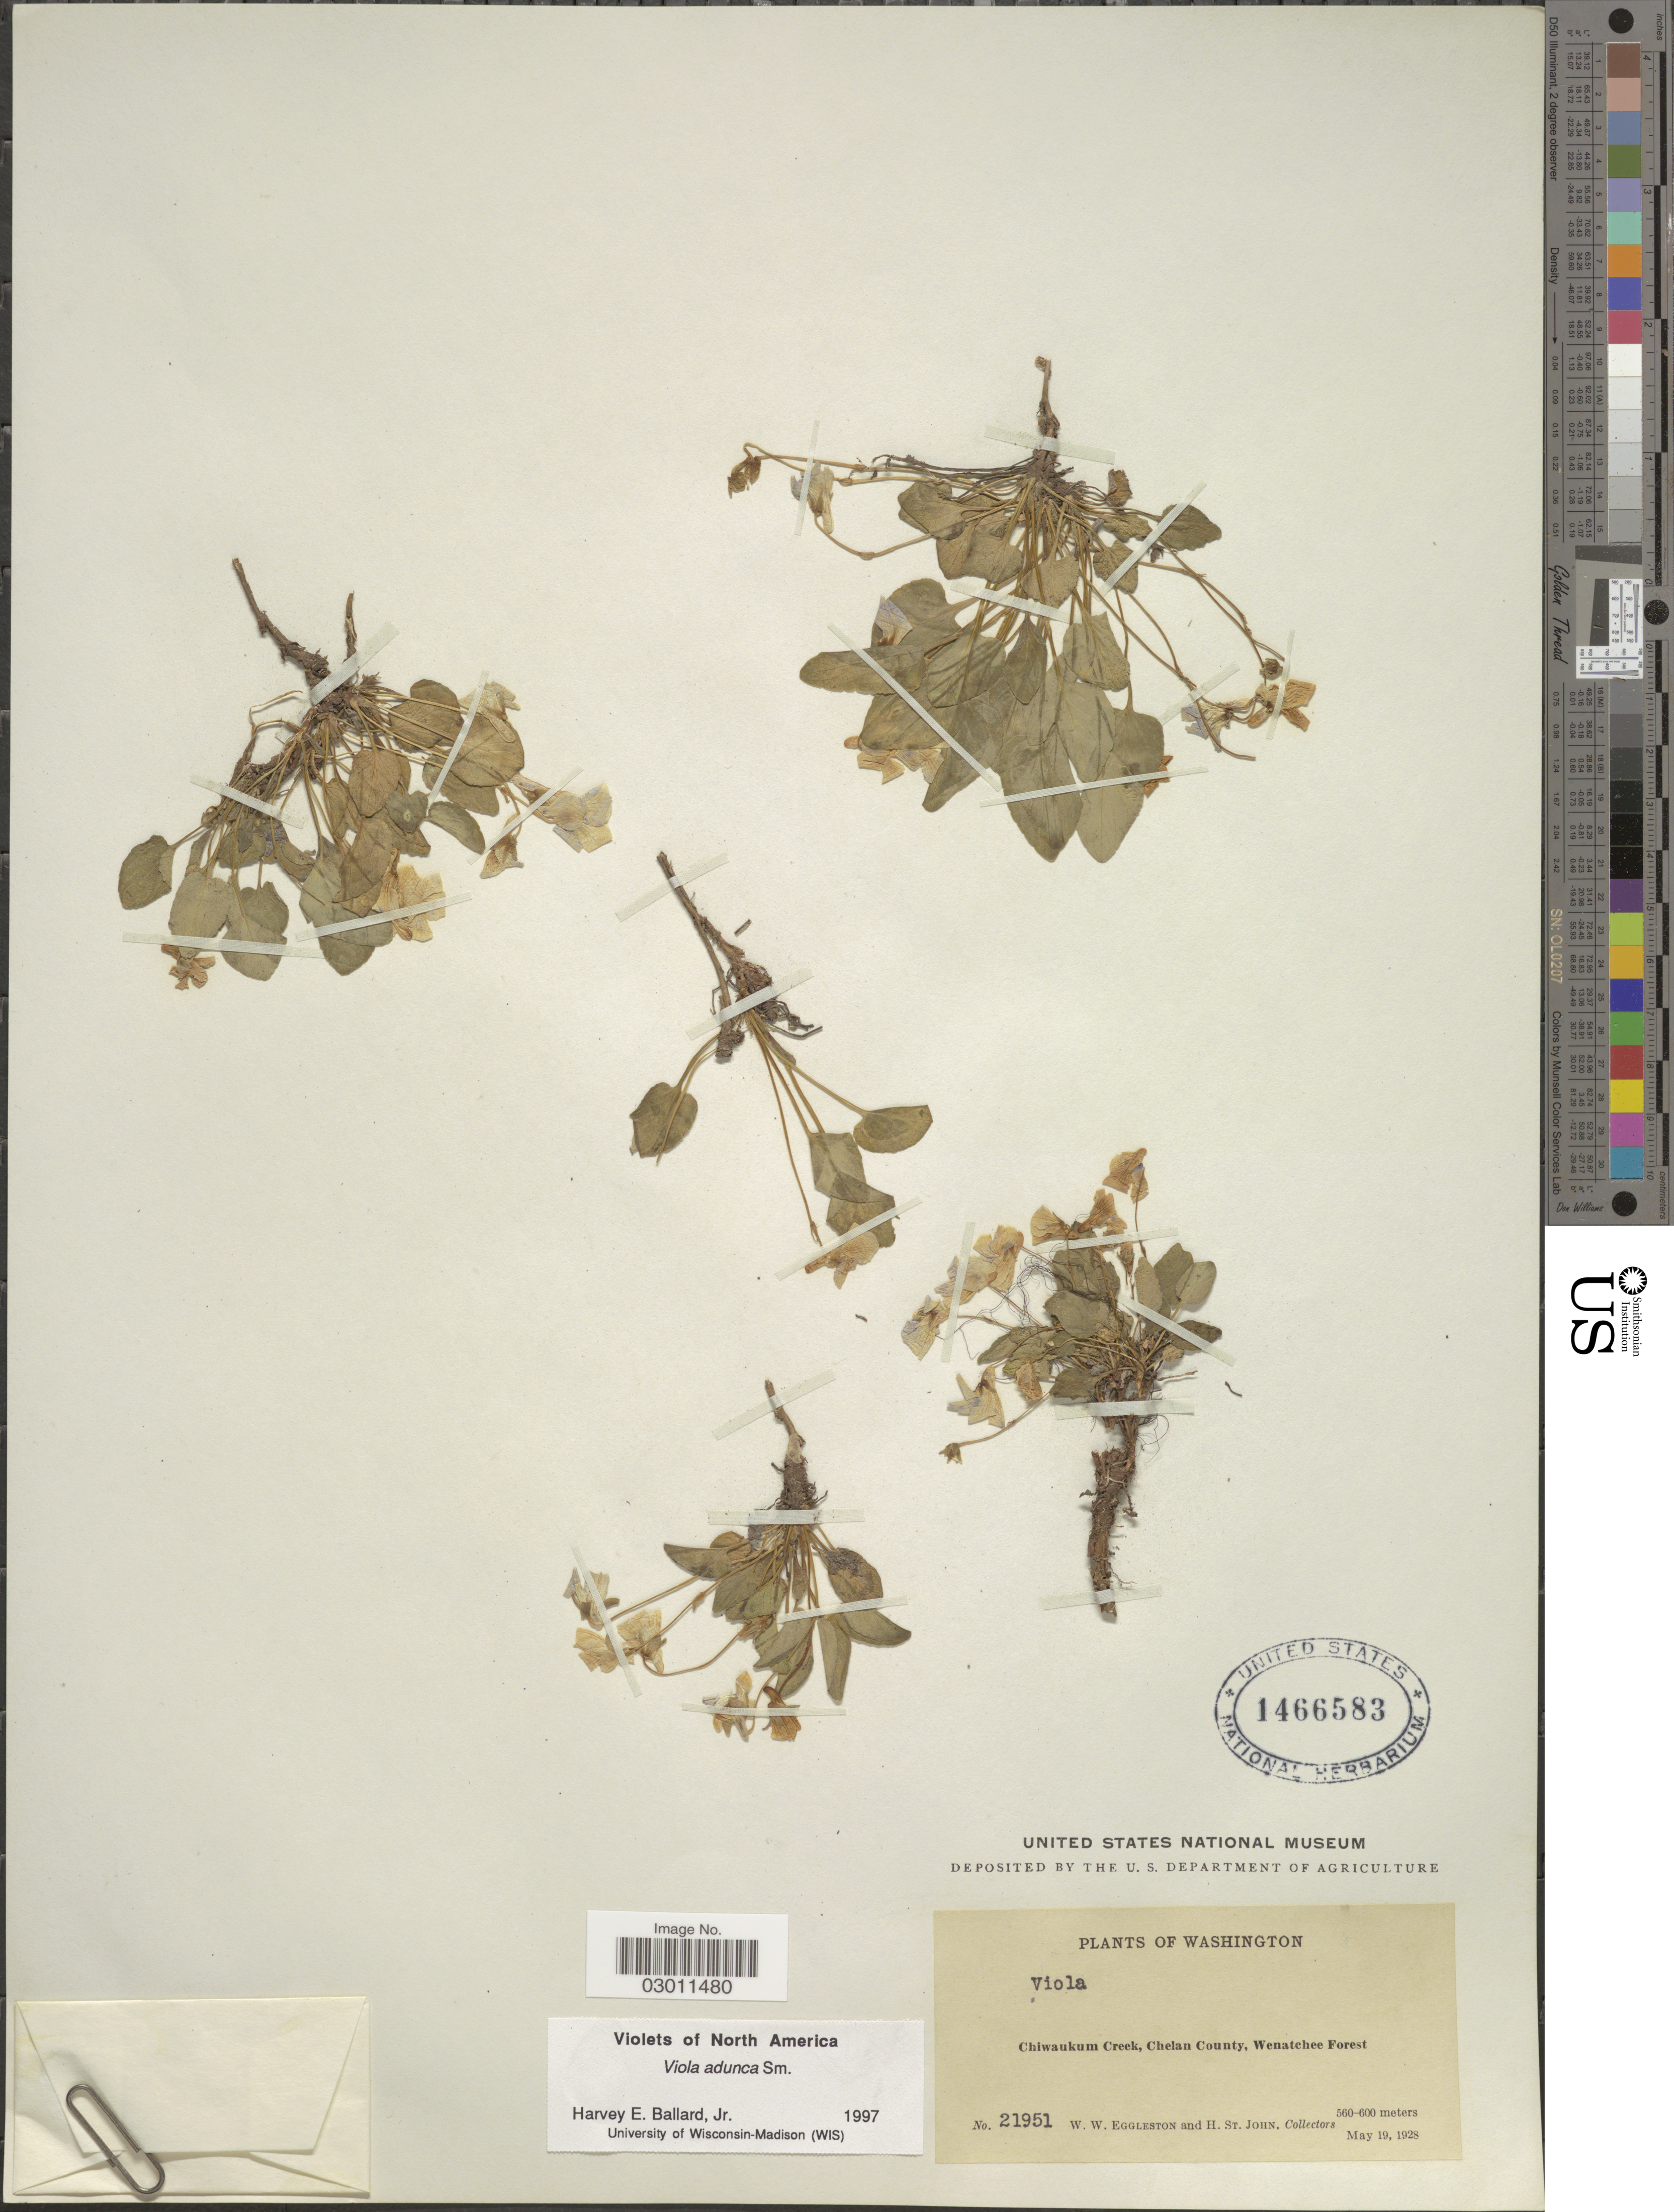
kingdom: Plantae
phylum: Tracheophyta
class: Magnoliopsida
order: Malpighiales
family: Violaceae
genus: Viola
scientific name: Viola adunca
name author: Sm.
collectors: W. W. Eggleston & H. St. John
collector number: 21951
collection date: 1928-05-19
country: United States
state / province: Washington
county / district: Chelan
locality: Chiwaukum Creek, Chelan County, Wenatchee Forest.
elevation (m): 560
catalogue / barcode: US 1466583